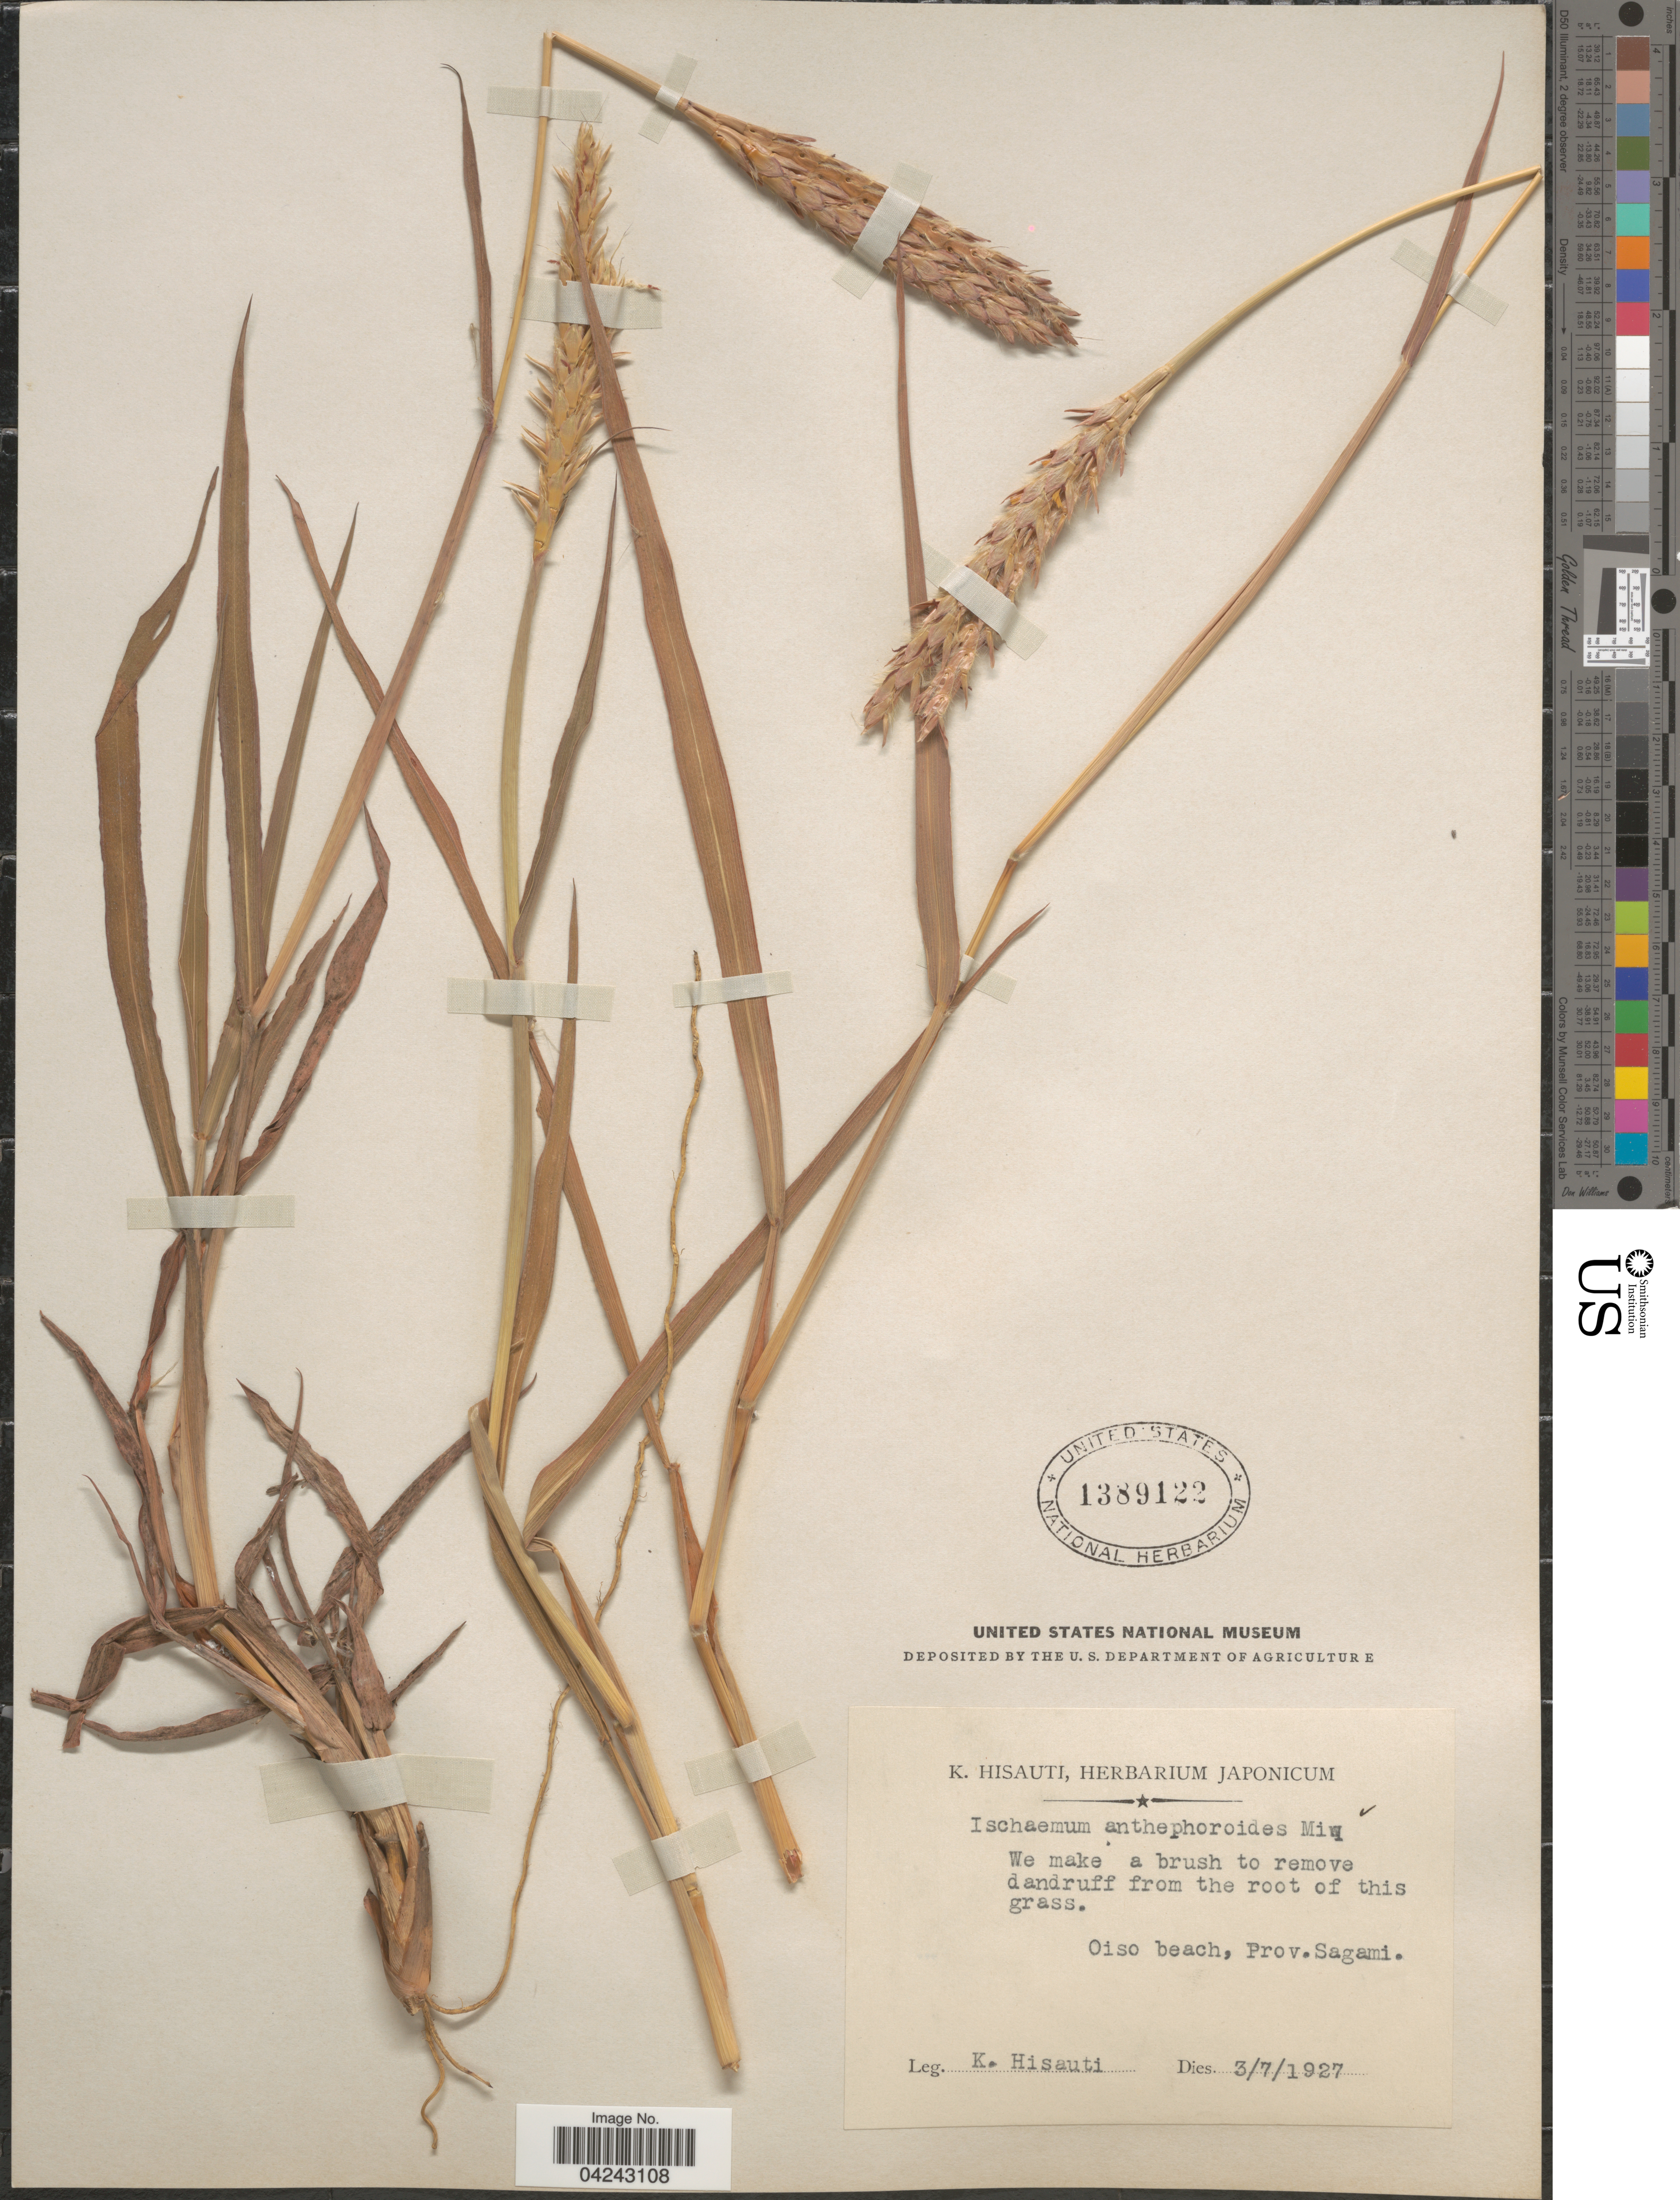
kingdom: Plantae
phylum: Tracheophyta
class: Liliopsida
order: Poales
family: Poaceae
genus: Ischaemum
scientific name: Ischaemum anthephoroides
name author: (Steud.) Miq.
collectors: K. Hisauti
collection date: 1927-07-03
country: Japan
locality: Oiso beach, Prov. Sagami.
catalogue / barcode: US 1389122